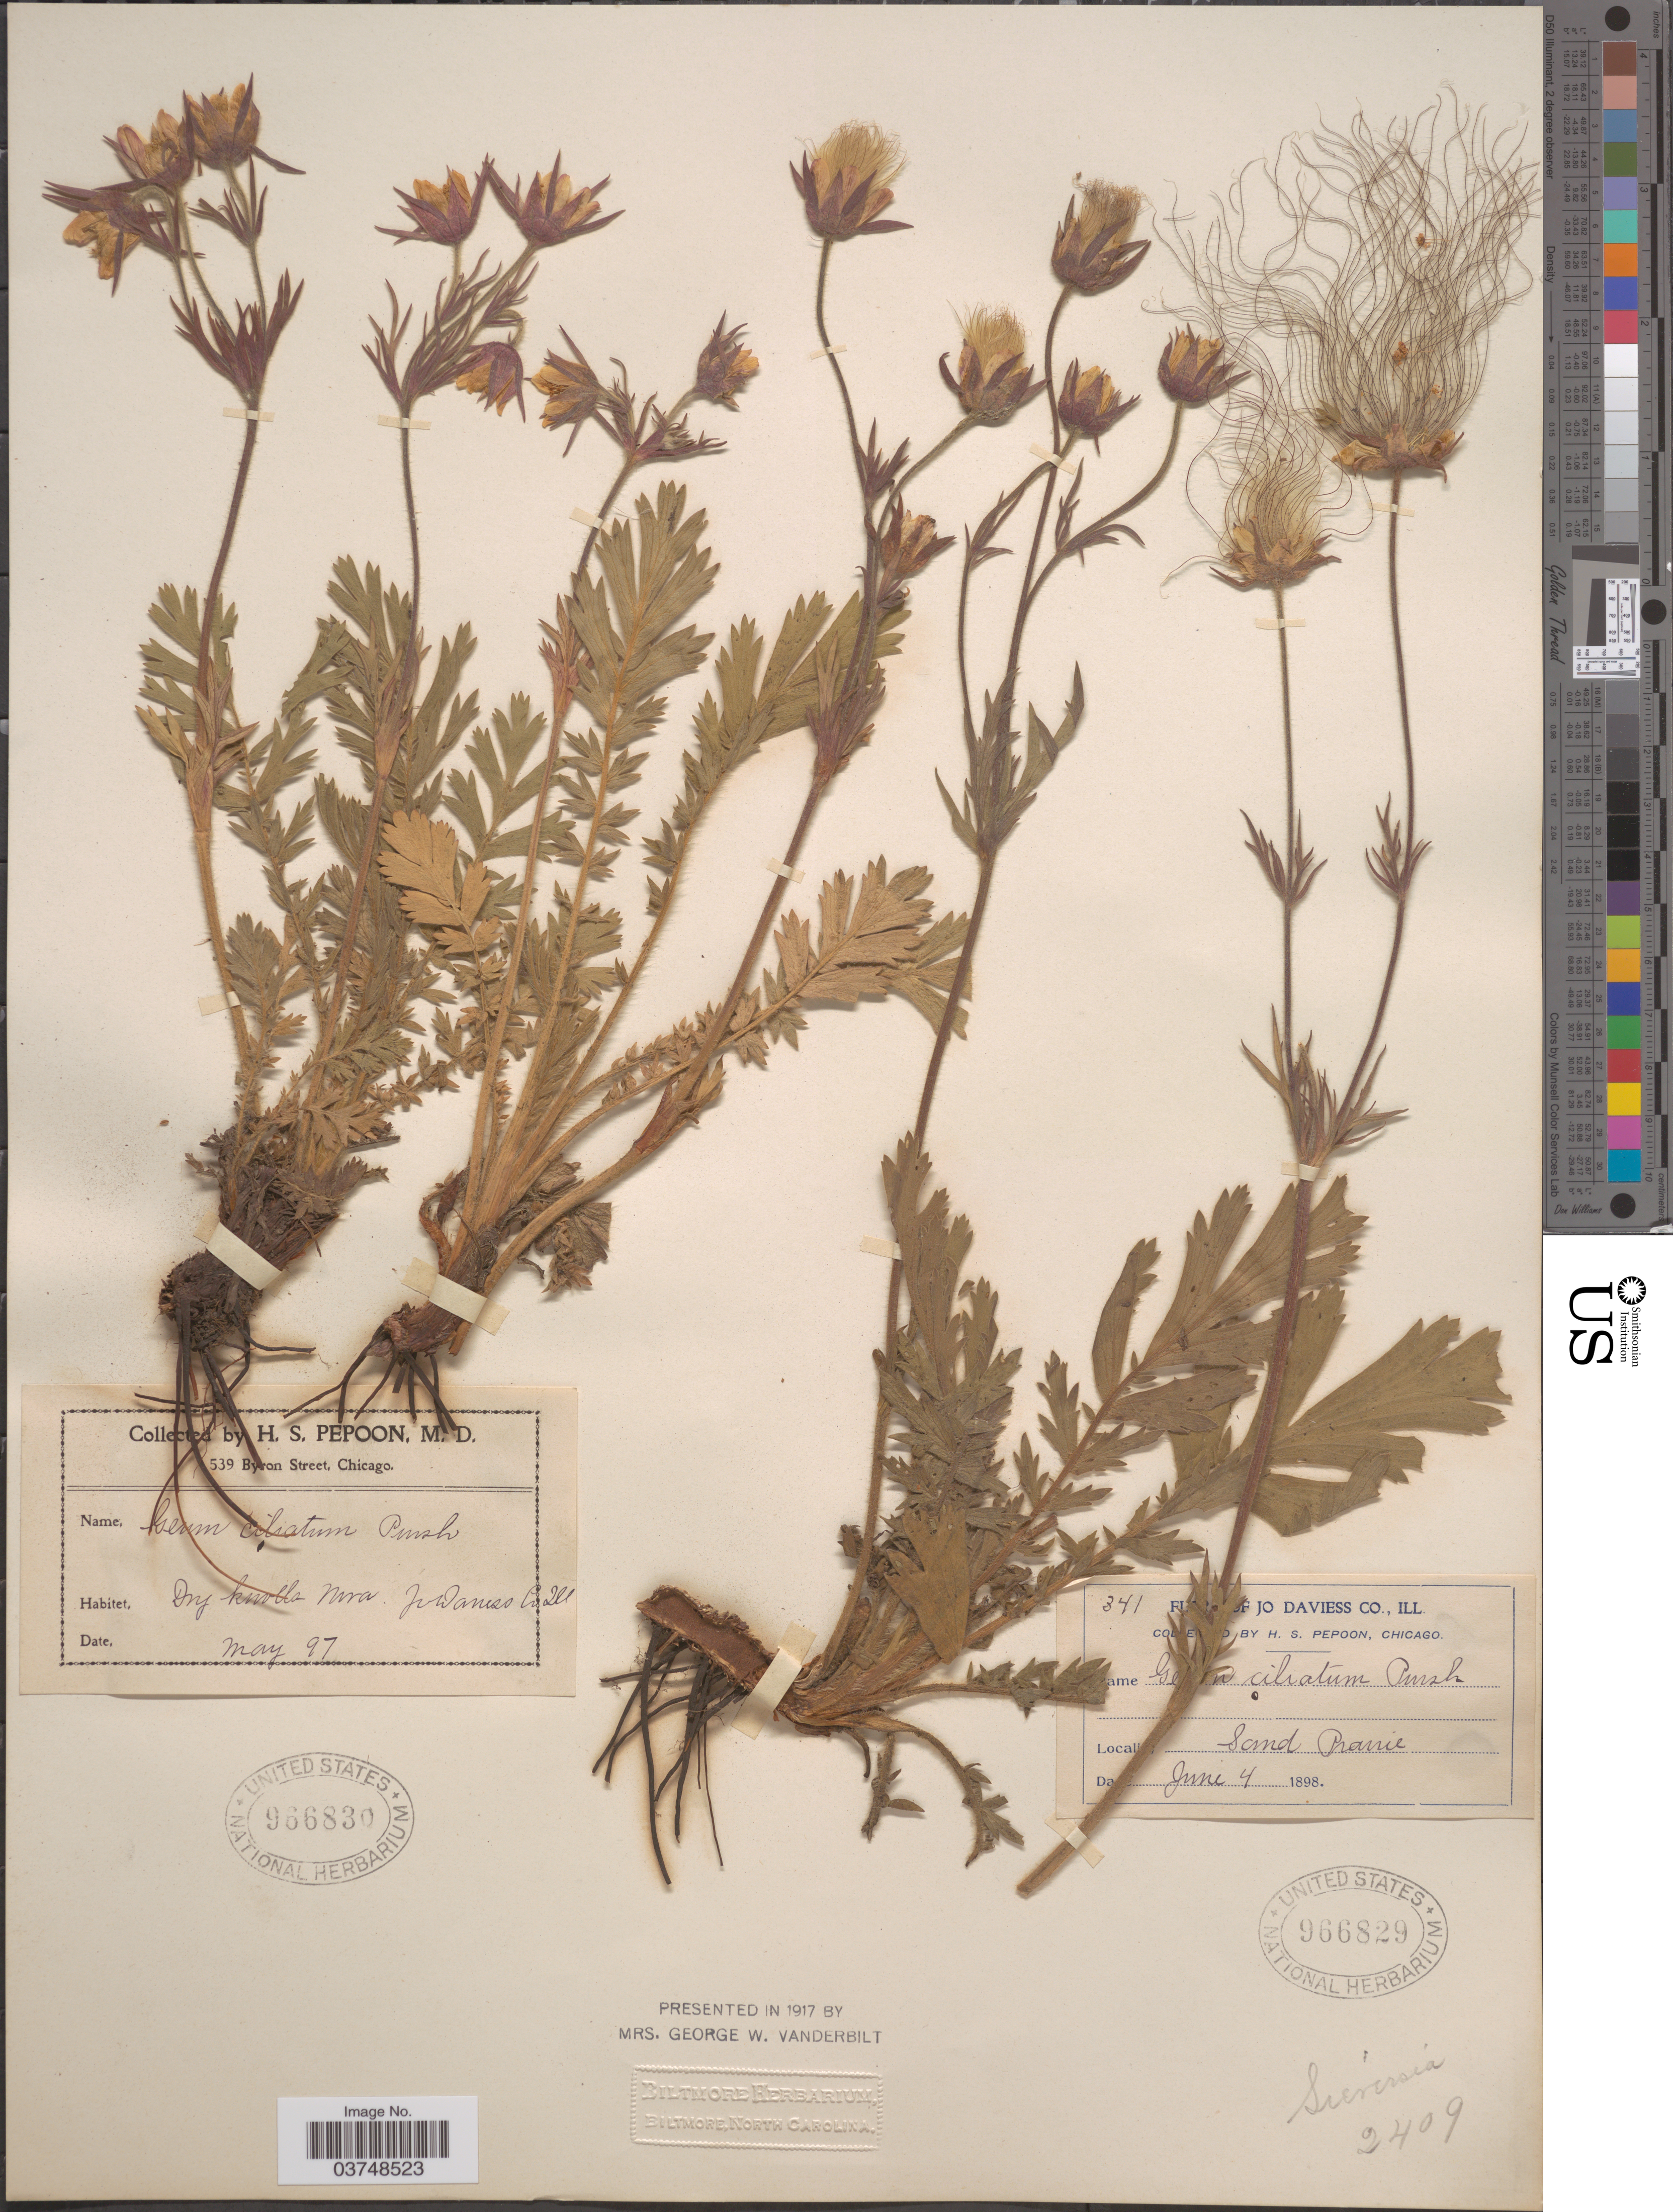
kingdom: Plantae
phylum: Tracheophyta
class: Magnoliopsida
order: Rosales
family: Rosaceae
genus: Geum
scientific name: Geum triflorum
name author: Pursh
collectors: H. Pepoon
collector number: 341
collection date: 1898-06-04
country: United States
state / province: Illinois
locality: Jo Daviess Co. Sand Prairie.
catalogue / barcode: US 966829